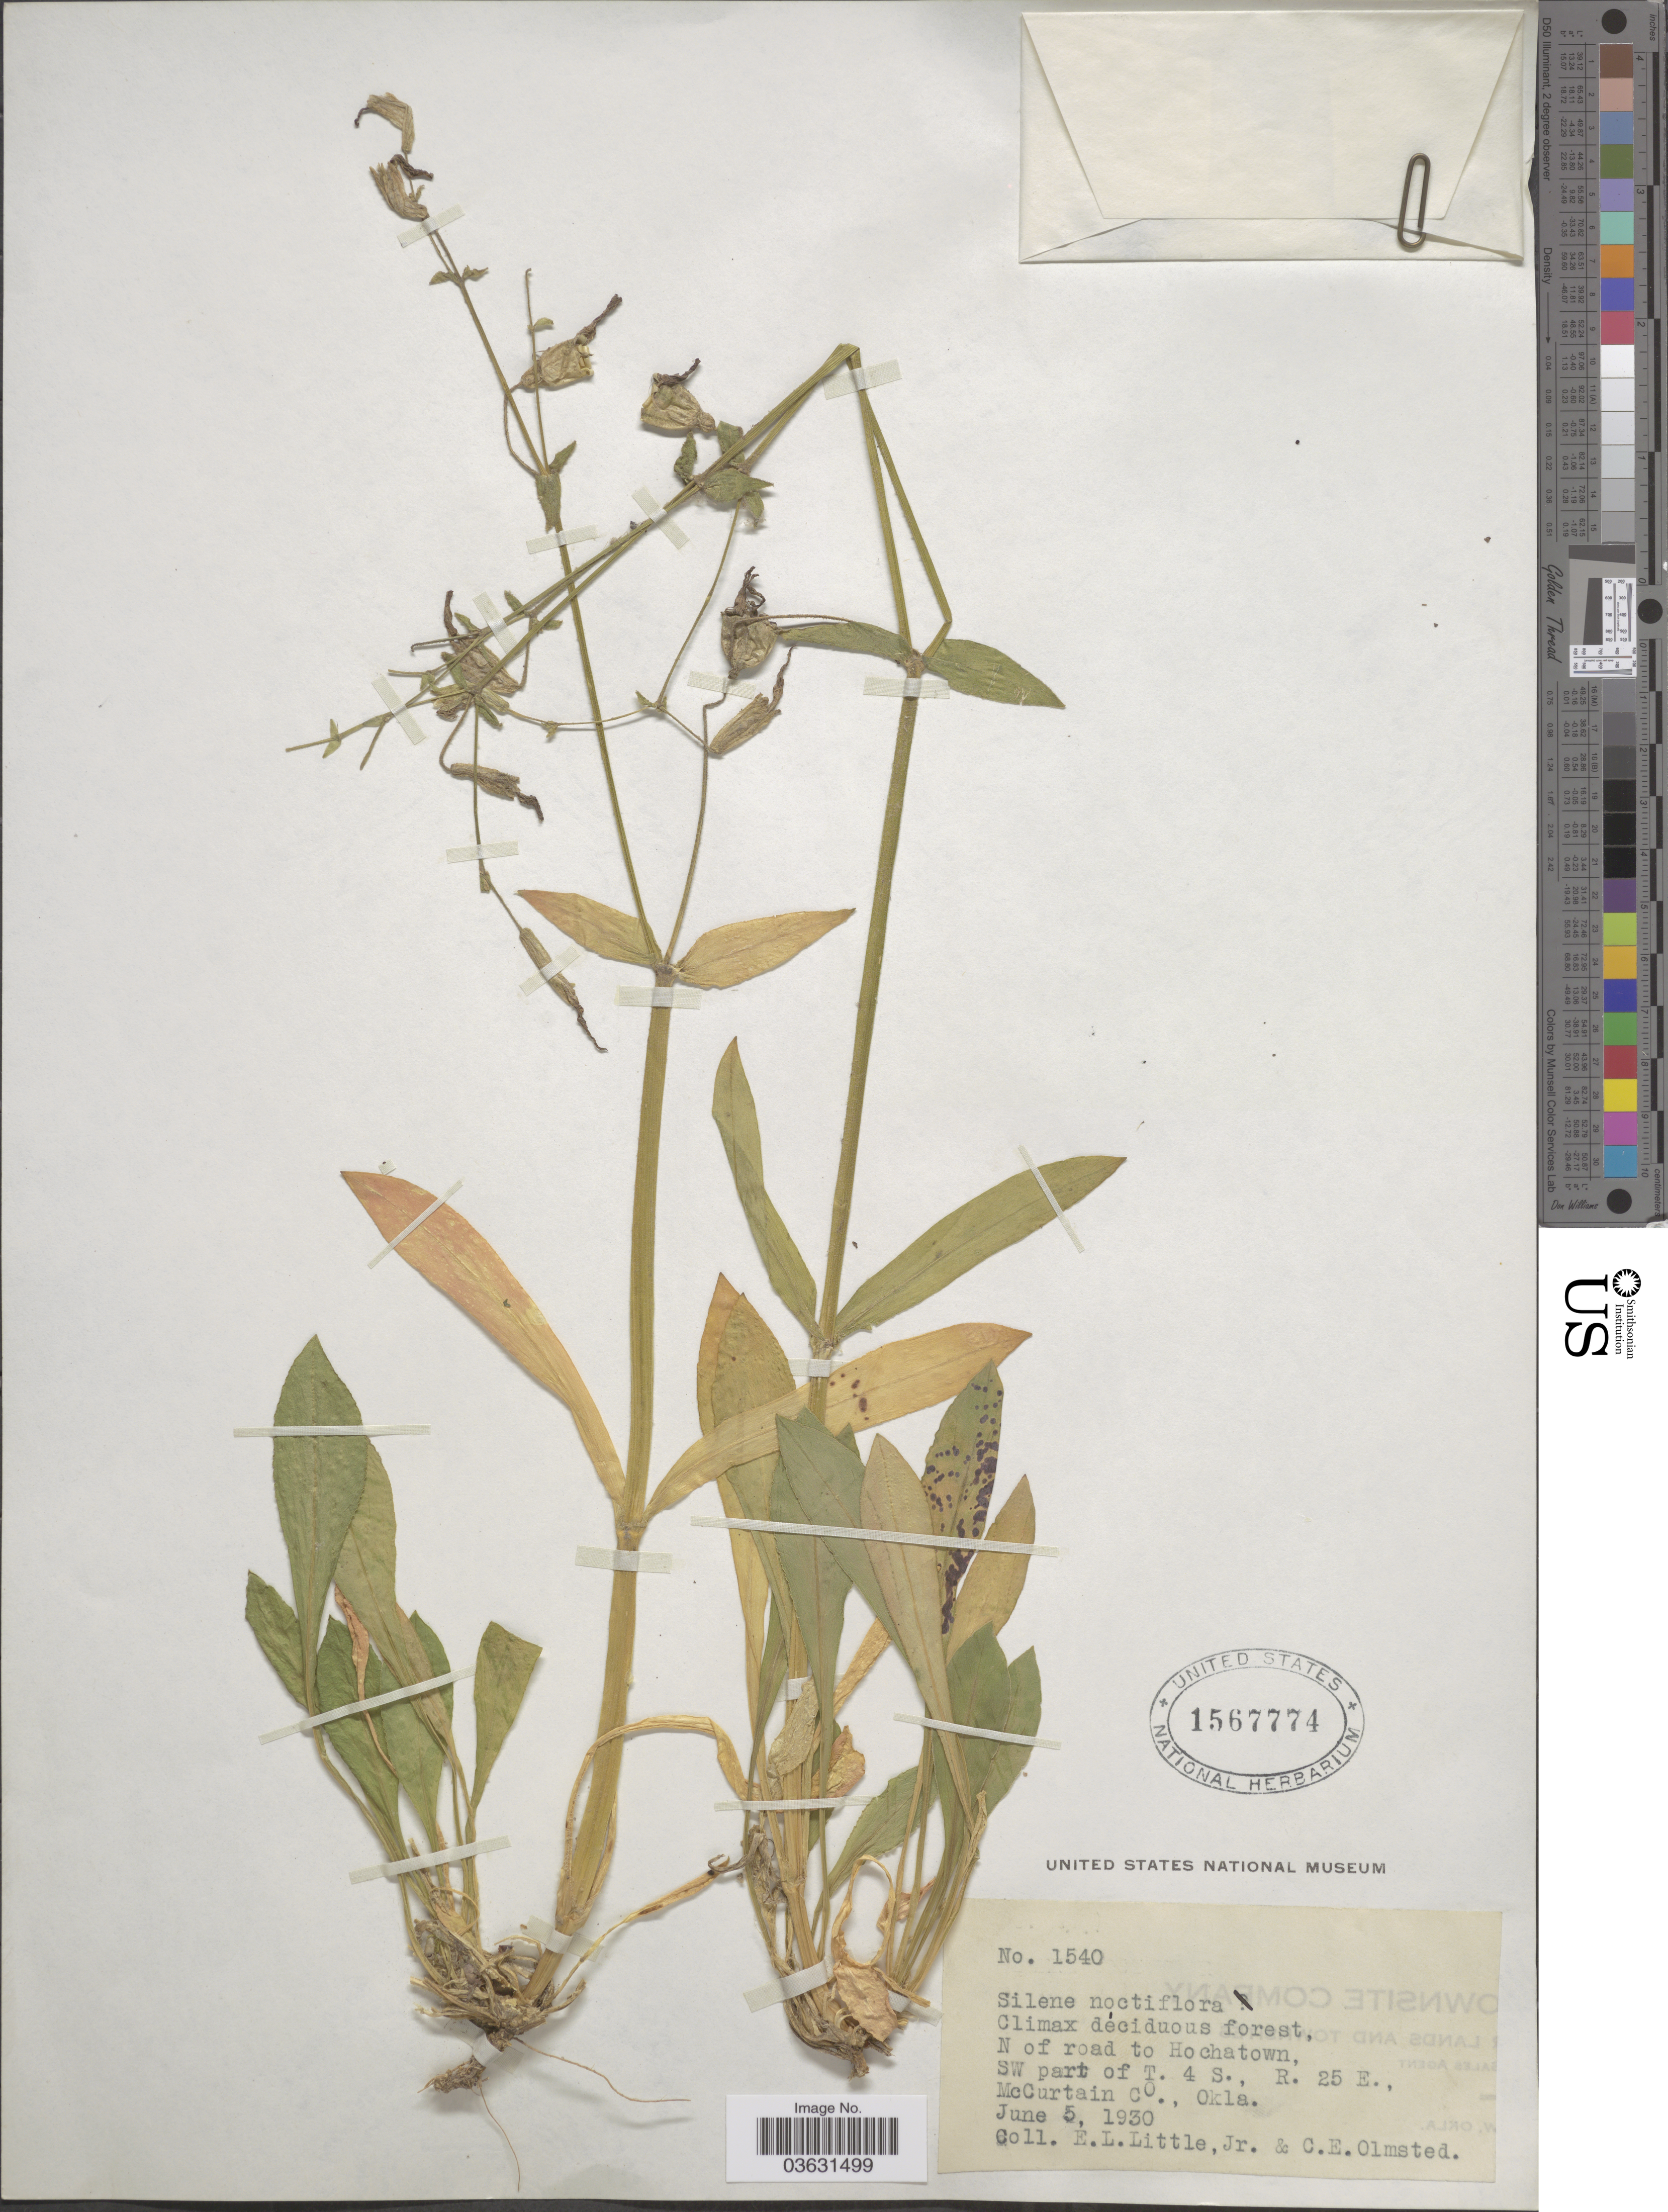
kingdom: Plantae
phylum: Tracheophyta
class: Magnoliopsida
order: Caryophyllales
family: Caryophyllaceae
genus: Silene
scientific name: Silene noctiflora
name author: L.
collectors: E. L. Little & C. Olmsted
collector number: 1540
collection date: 1930-06-05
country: United States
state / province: Oklahoma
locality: N of road to Hochatown, SW part of T. 4 S., R. 25 E., McCurtain Co.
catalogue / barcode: US 1567774